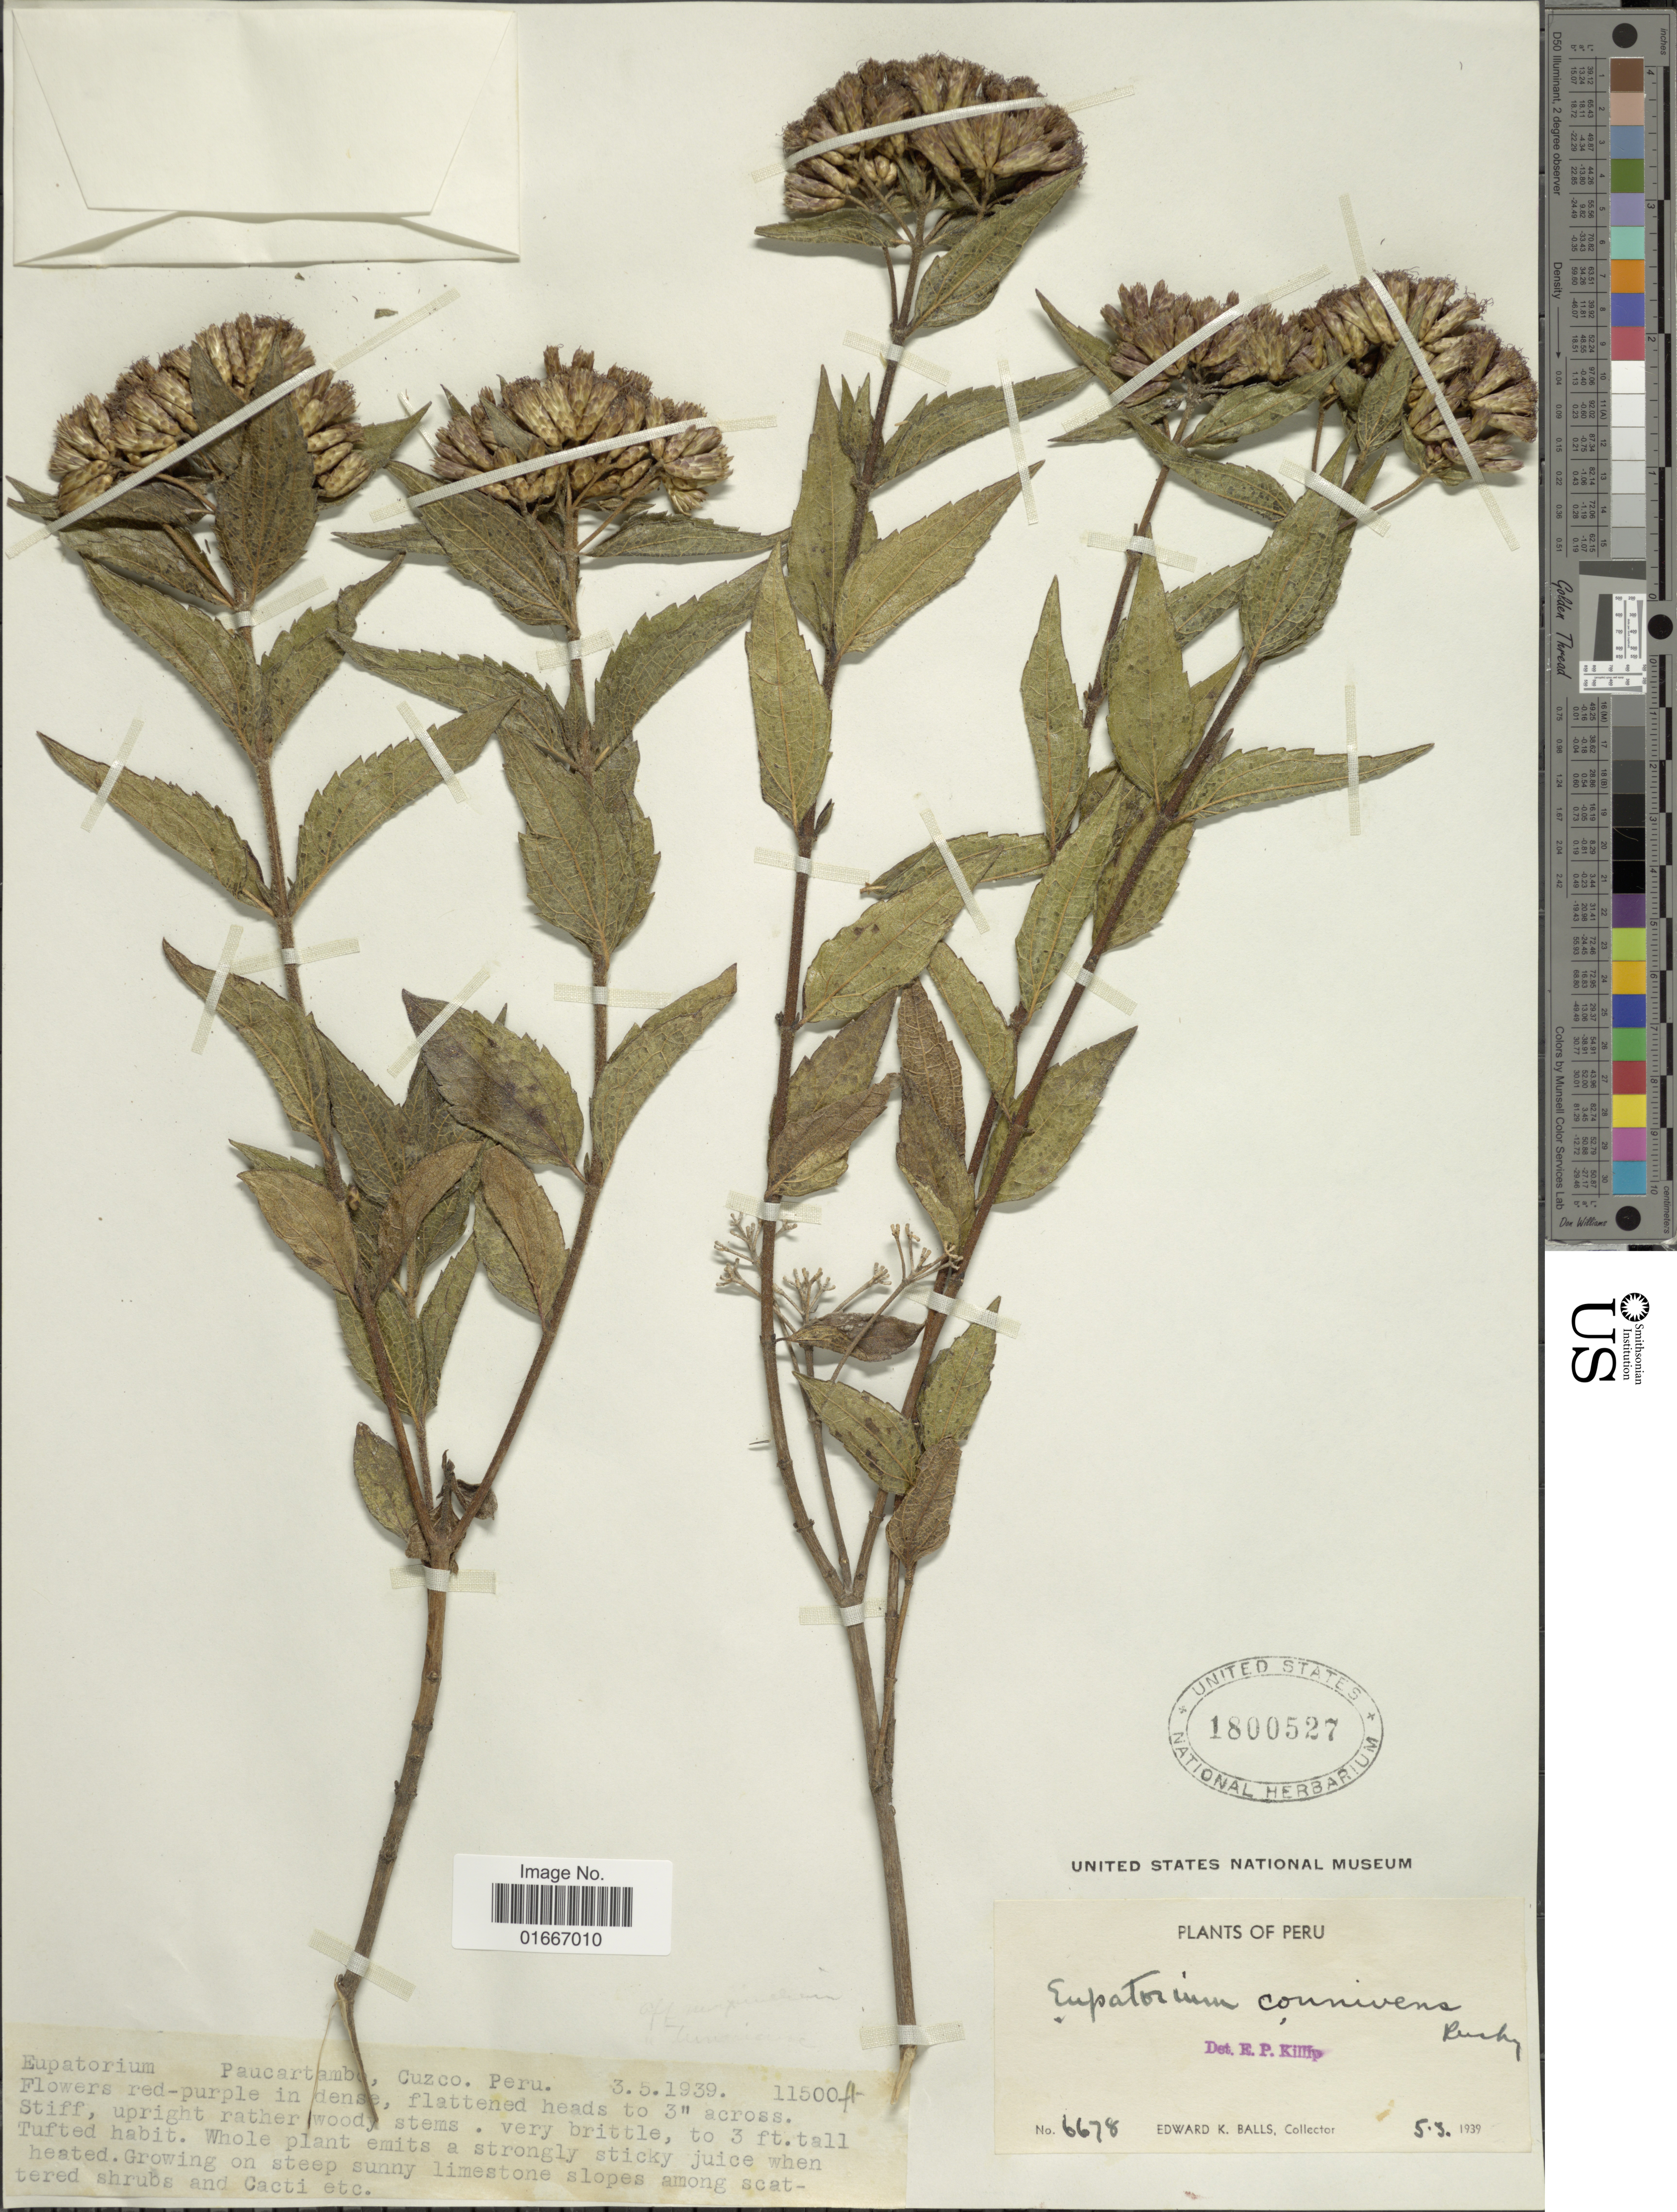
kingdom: Plantae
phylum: Tracheophyta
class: Magnoliopsida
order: Asterales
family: Asteraceae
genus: Chromolaena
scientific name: Chromolaena connivens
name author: (Rusby) R.M. King & H. Rob.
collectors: E. K. Balls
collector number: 6678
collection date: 1939-03-05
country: Peru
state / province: Cusco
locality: Paucartambe, Cuzco. In steep sunny limestone slopes among scattered shrubs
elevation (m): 3505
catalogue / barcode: US 1800527